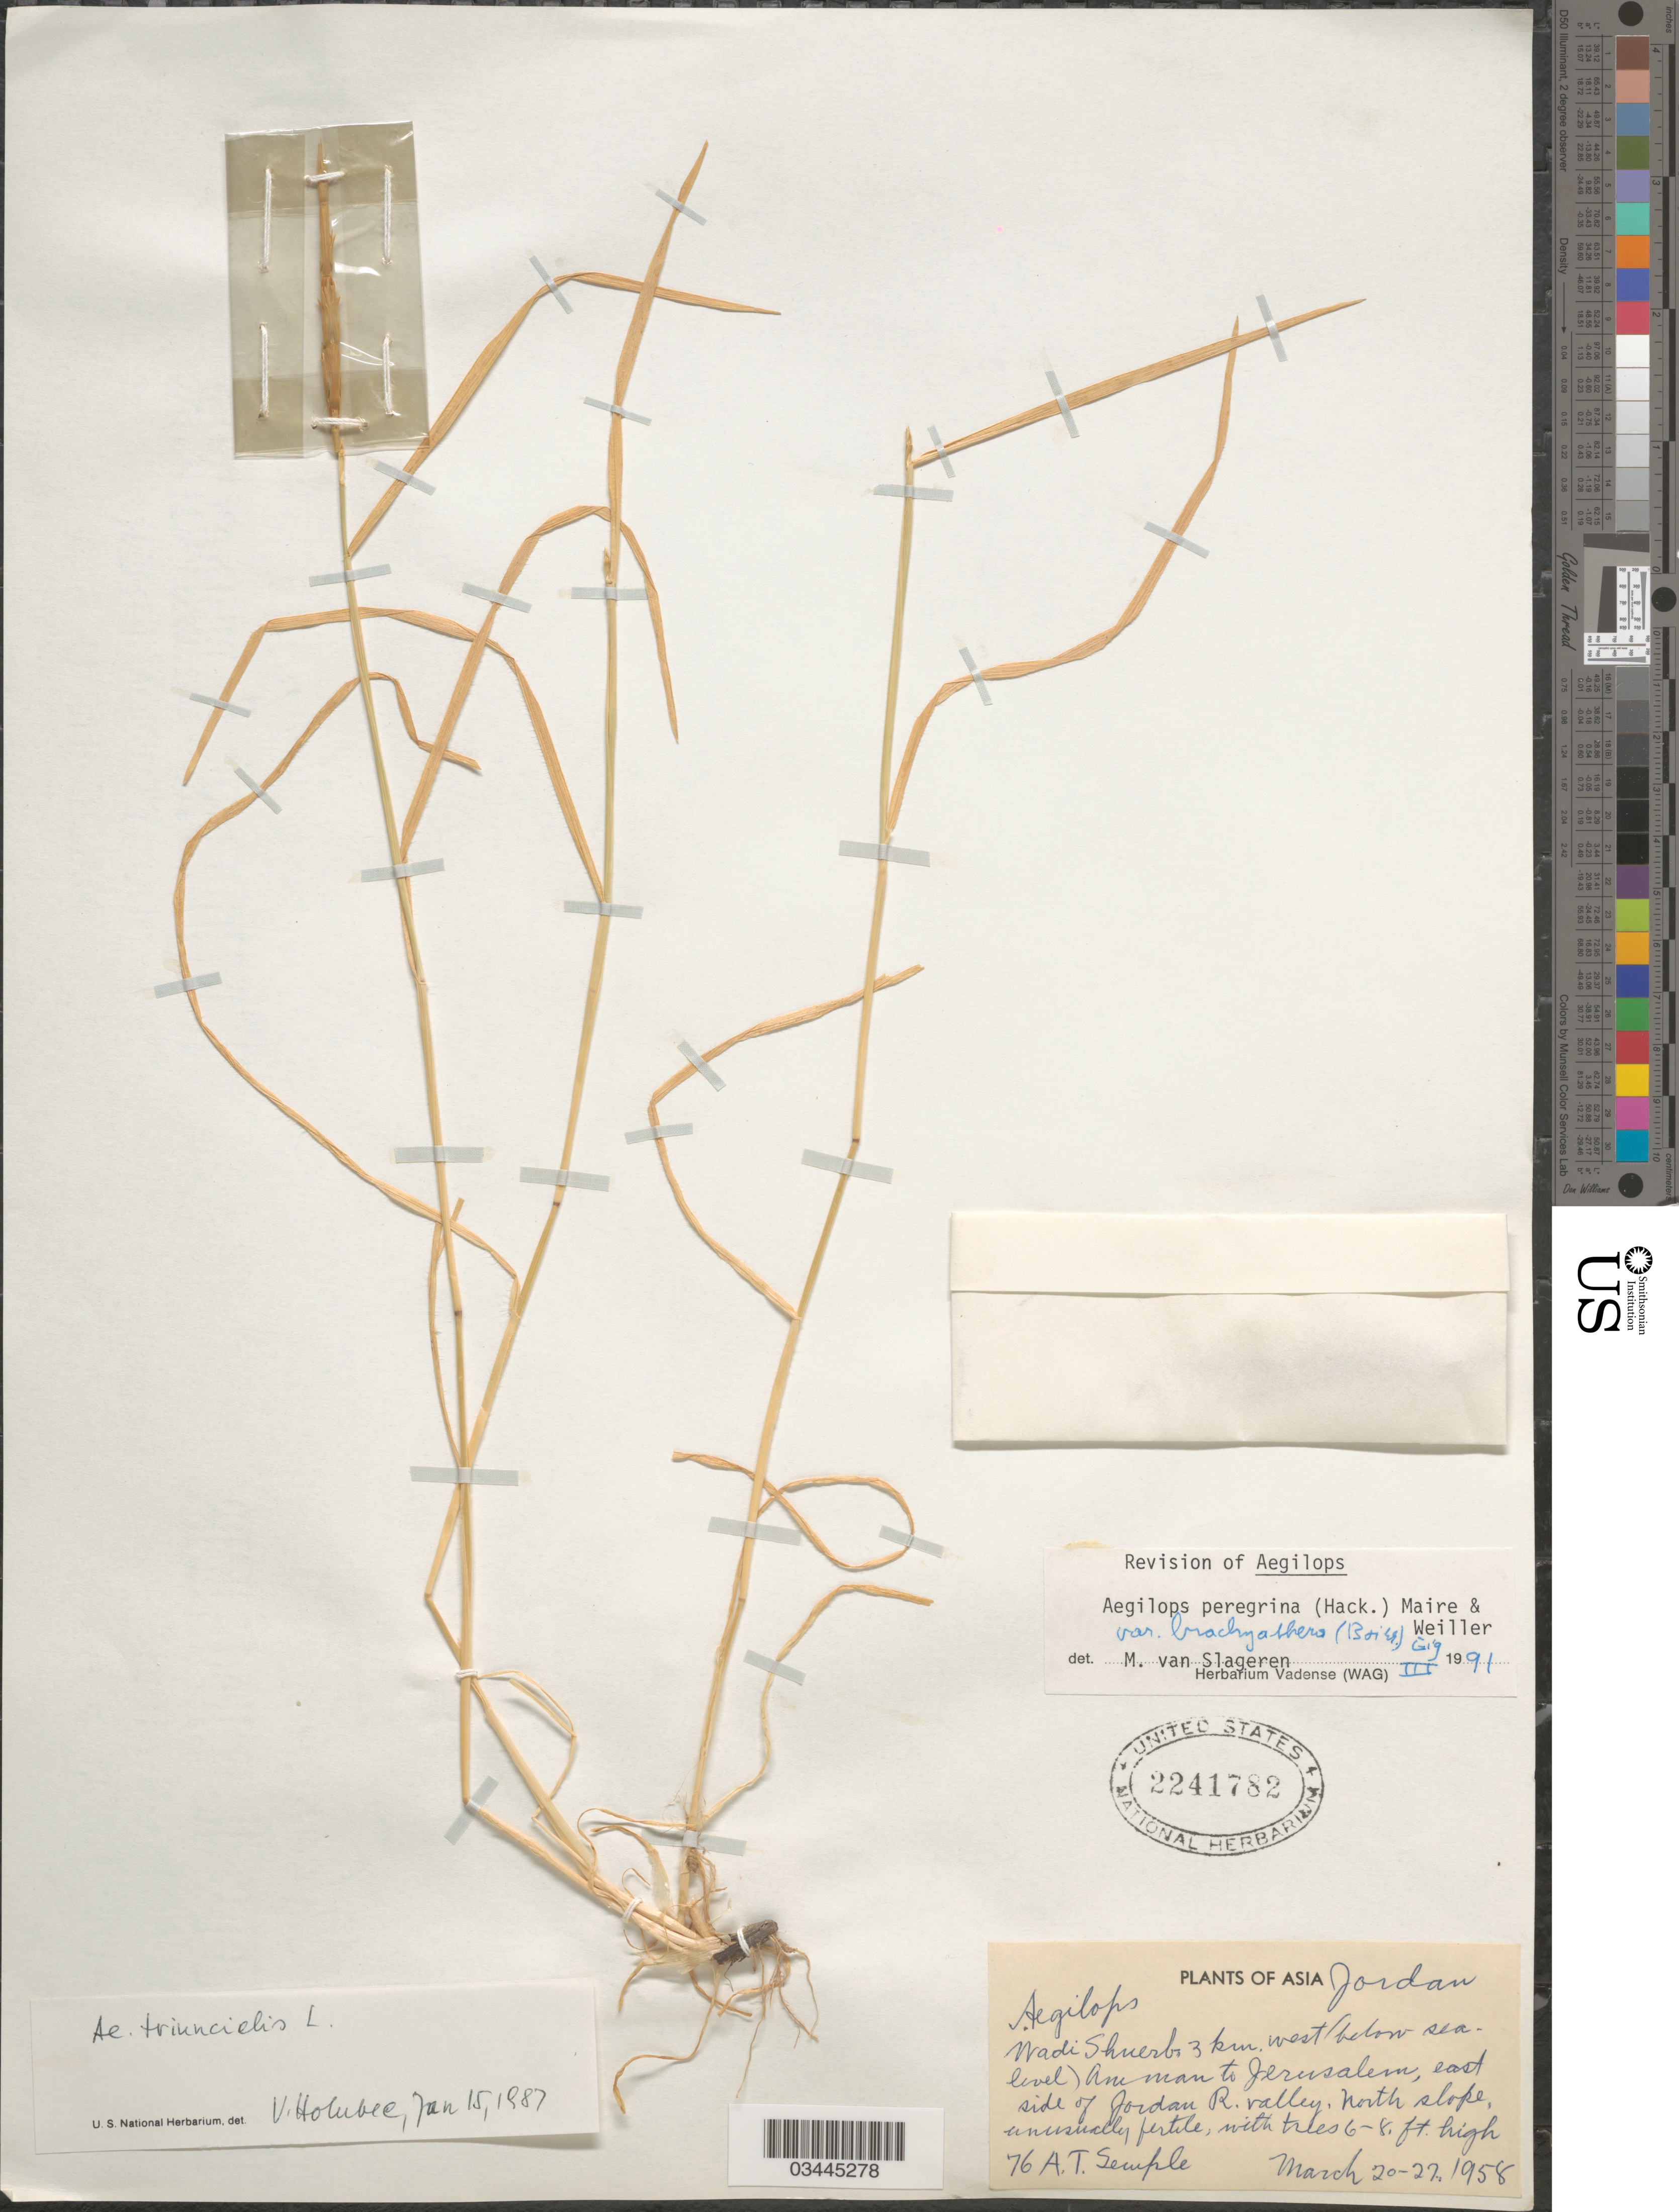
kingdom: Plantae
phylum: Tracheophyta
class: Liliopsida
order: Poales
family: Poaceae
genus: Aegilops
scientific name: Aegilops peregrina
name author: (Hack.) Eig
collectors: A. Semple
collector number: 76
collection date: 1958-03-20/1958-03-27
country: Jordan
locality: Wadi Shuerb 3 km west (below sea-level) Amman to Jerusalem, east side of Jordan R. Valley, north slope.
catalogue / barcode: US 2241782